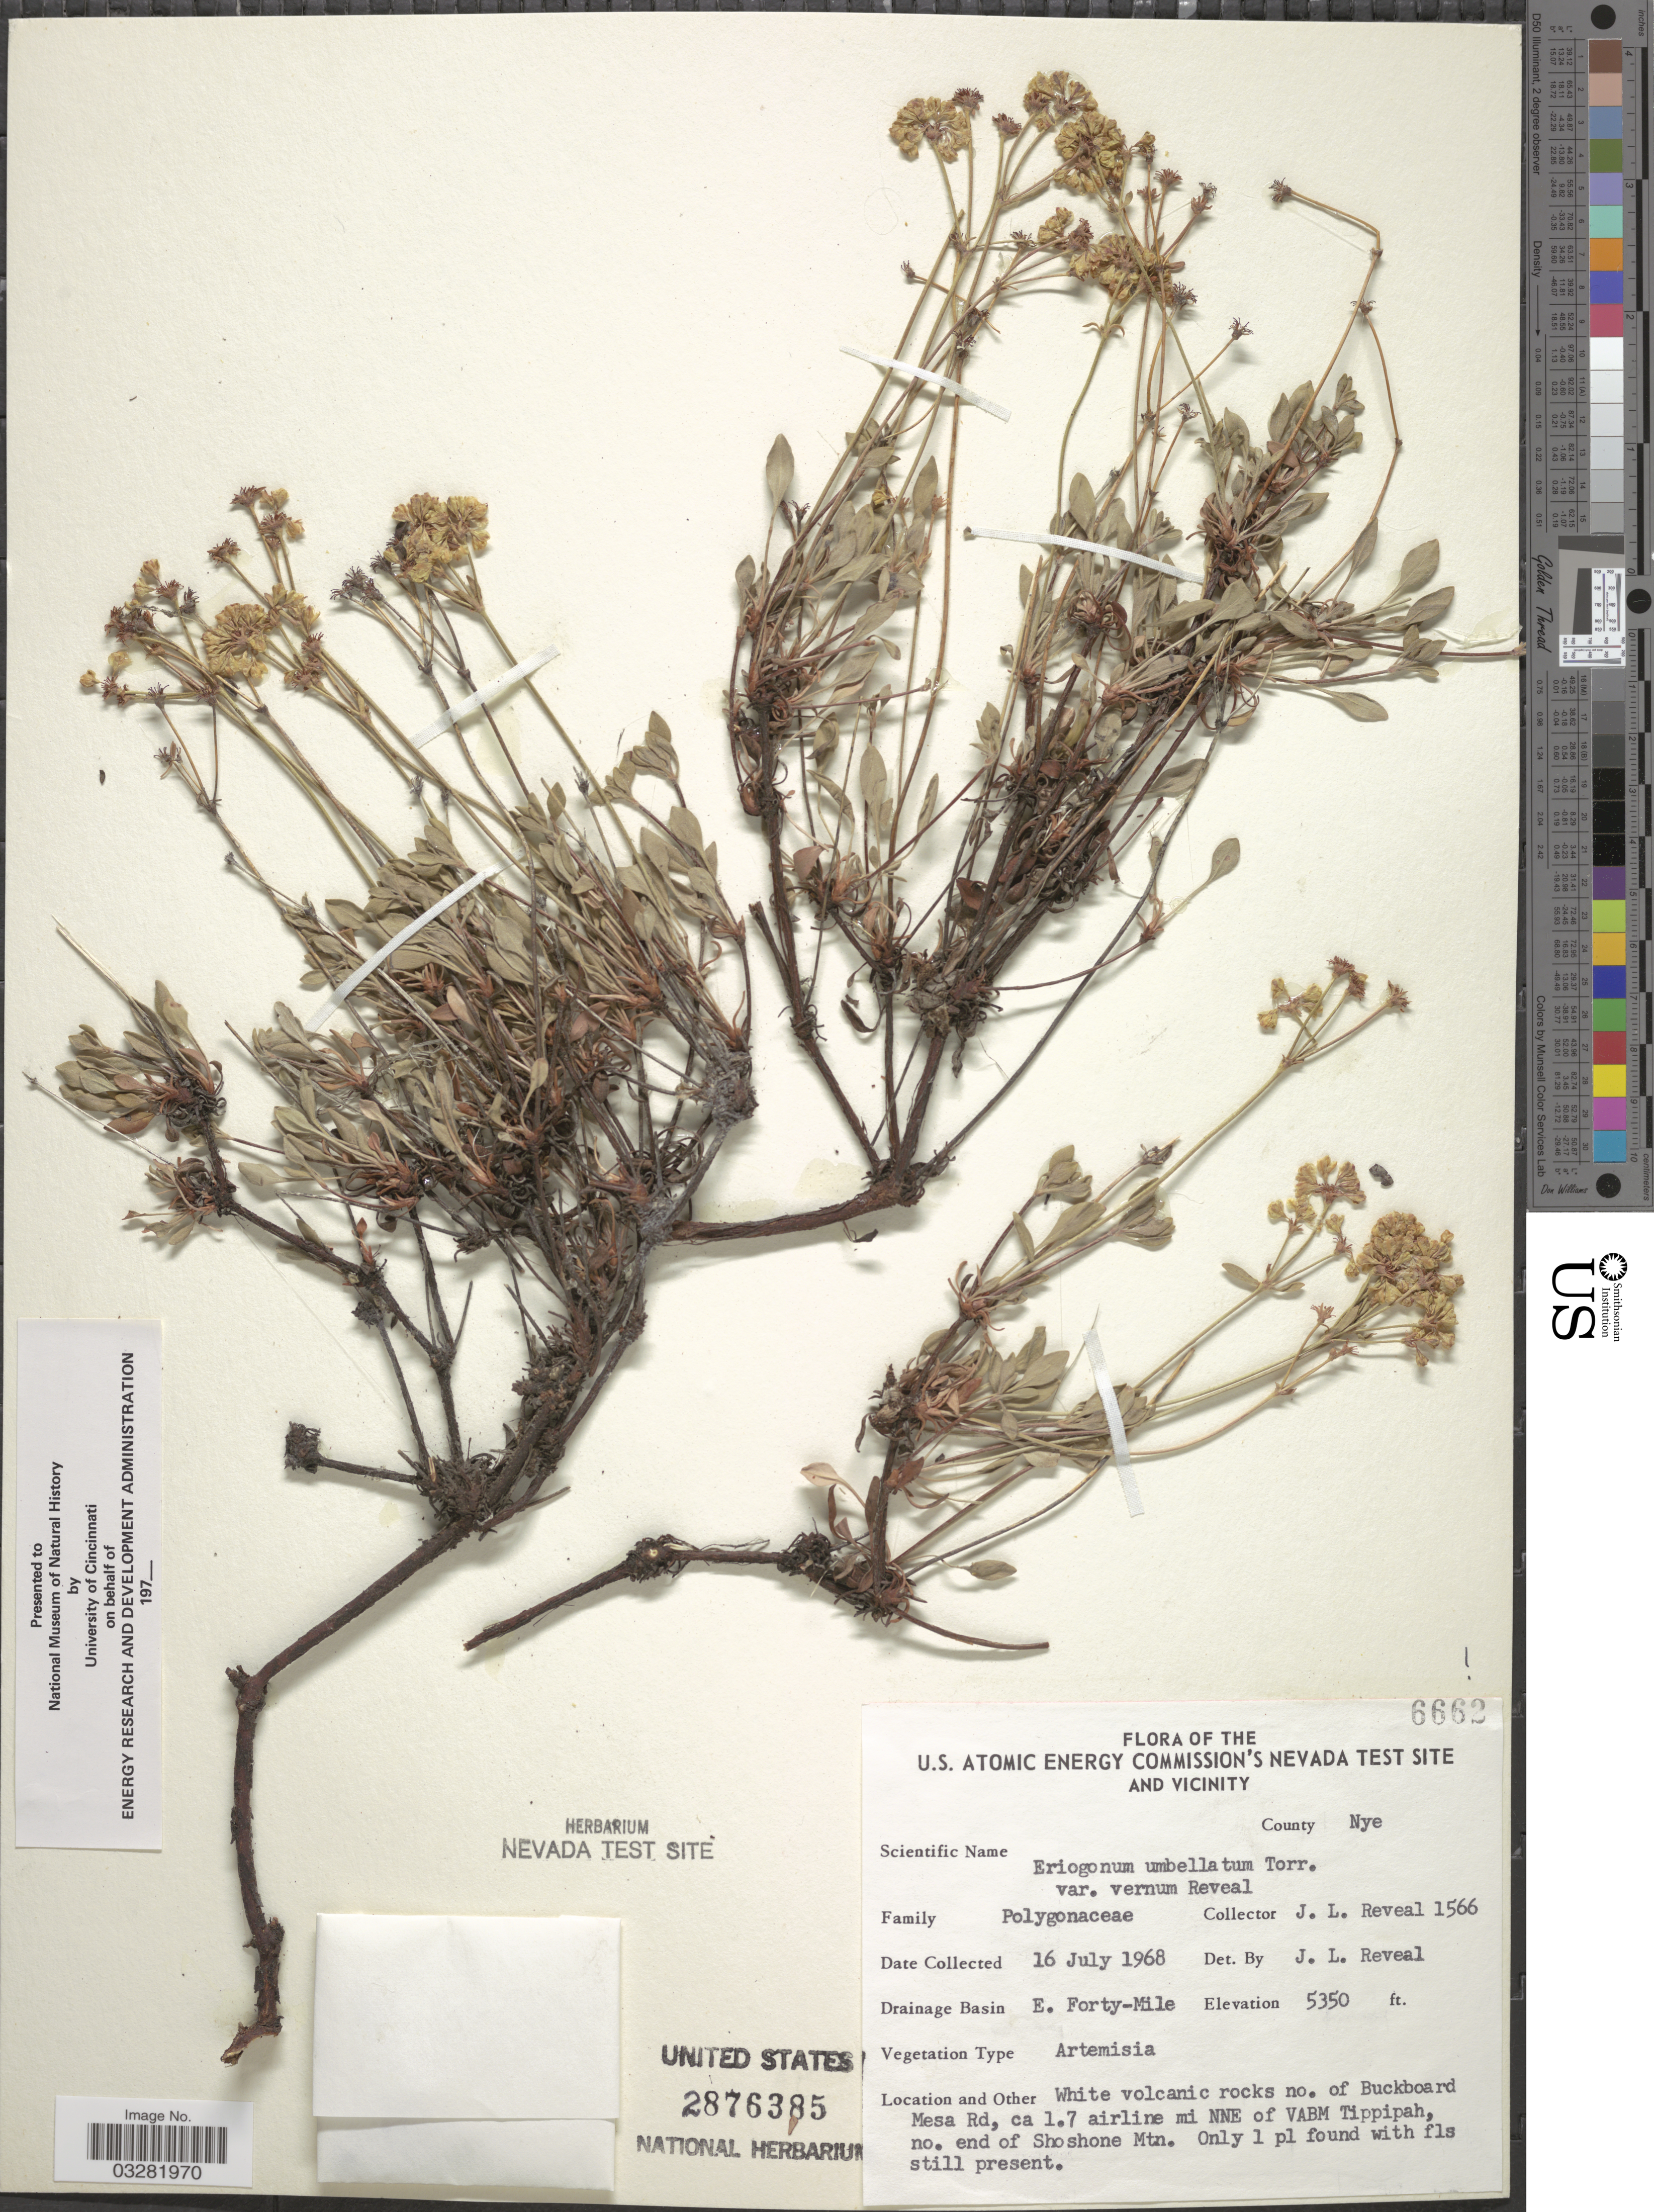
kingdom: Plantae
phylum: Tracheophyta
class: Magnoliopsida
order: Caryophyllales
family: Polygonaceae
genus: Eriogonum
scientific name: Eriogonum umbellatum var. vernum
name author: Reveal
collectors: J. L. Reveal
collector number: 1566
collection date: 1968-07-16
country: United States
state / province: Nevada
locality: The U.S. Atomic Energy Commission's Nevada Test Site and Vicinity. County Nye. Drainage Basin E. Forty-Mile. White volcanic rocks no. of Buckboard Mesa Rd, ca 1.7 airline mi NNE of VABM Tippipah, no. end of Shoshone Mtn.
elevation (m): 1631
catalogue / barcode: US 2876385